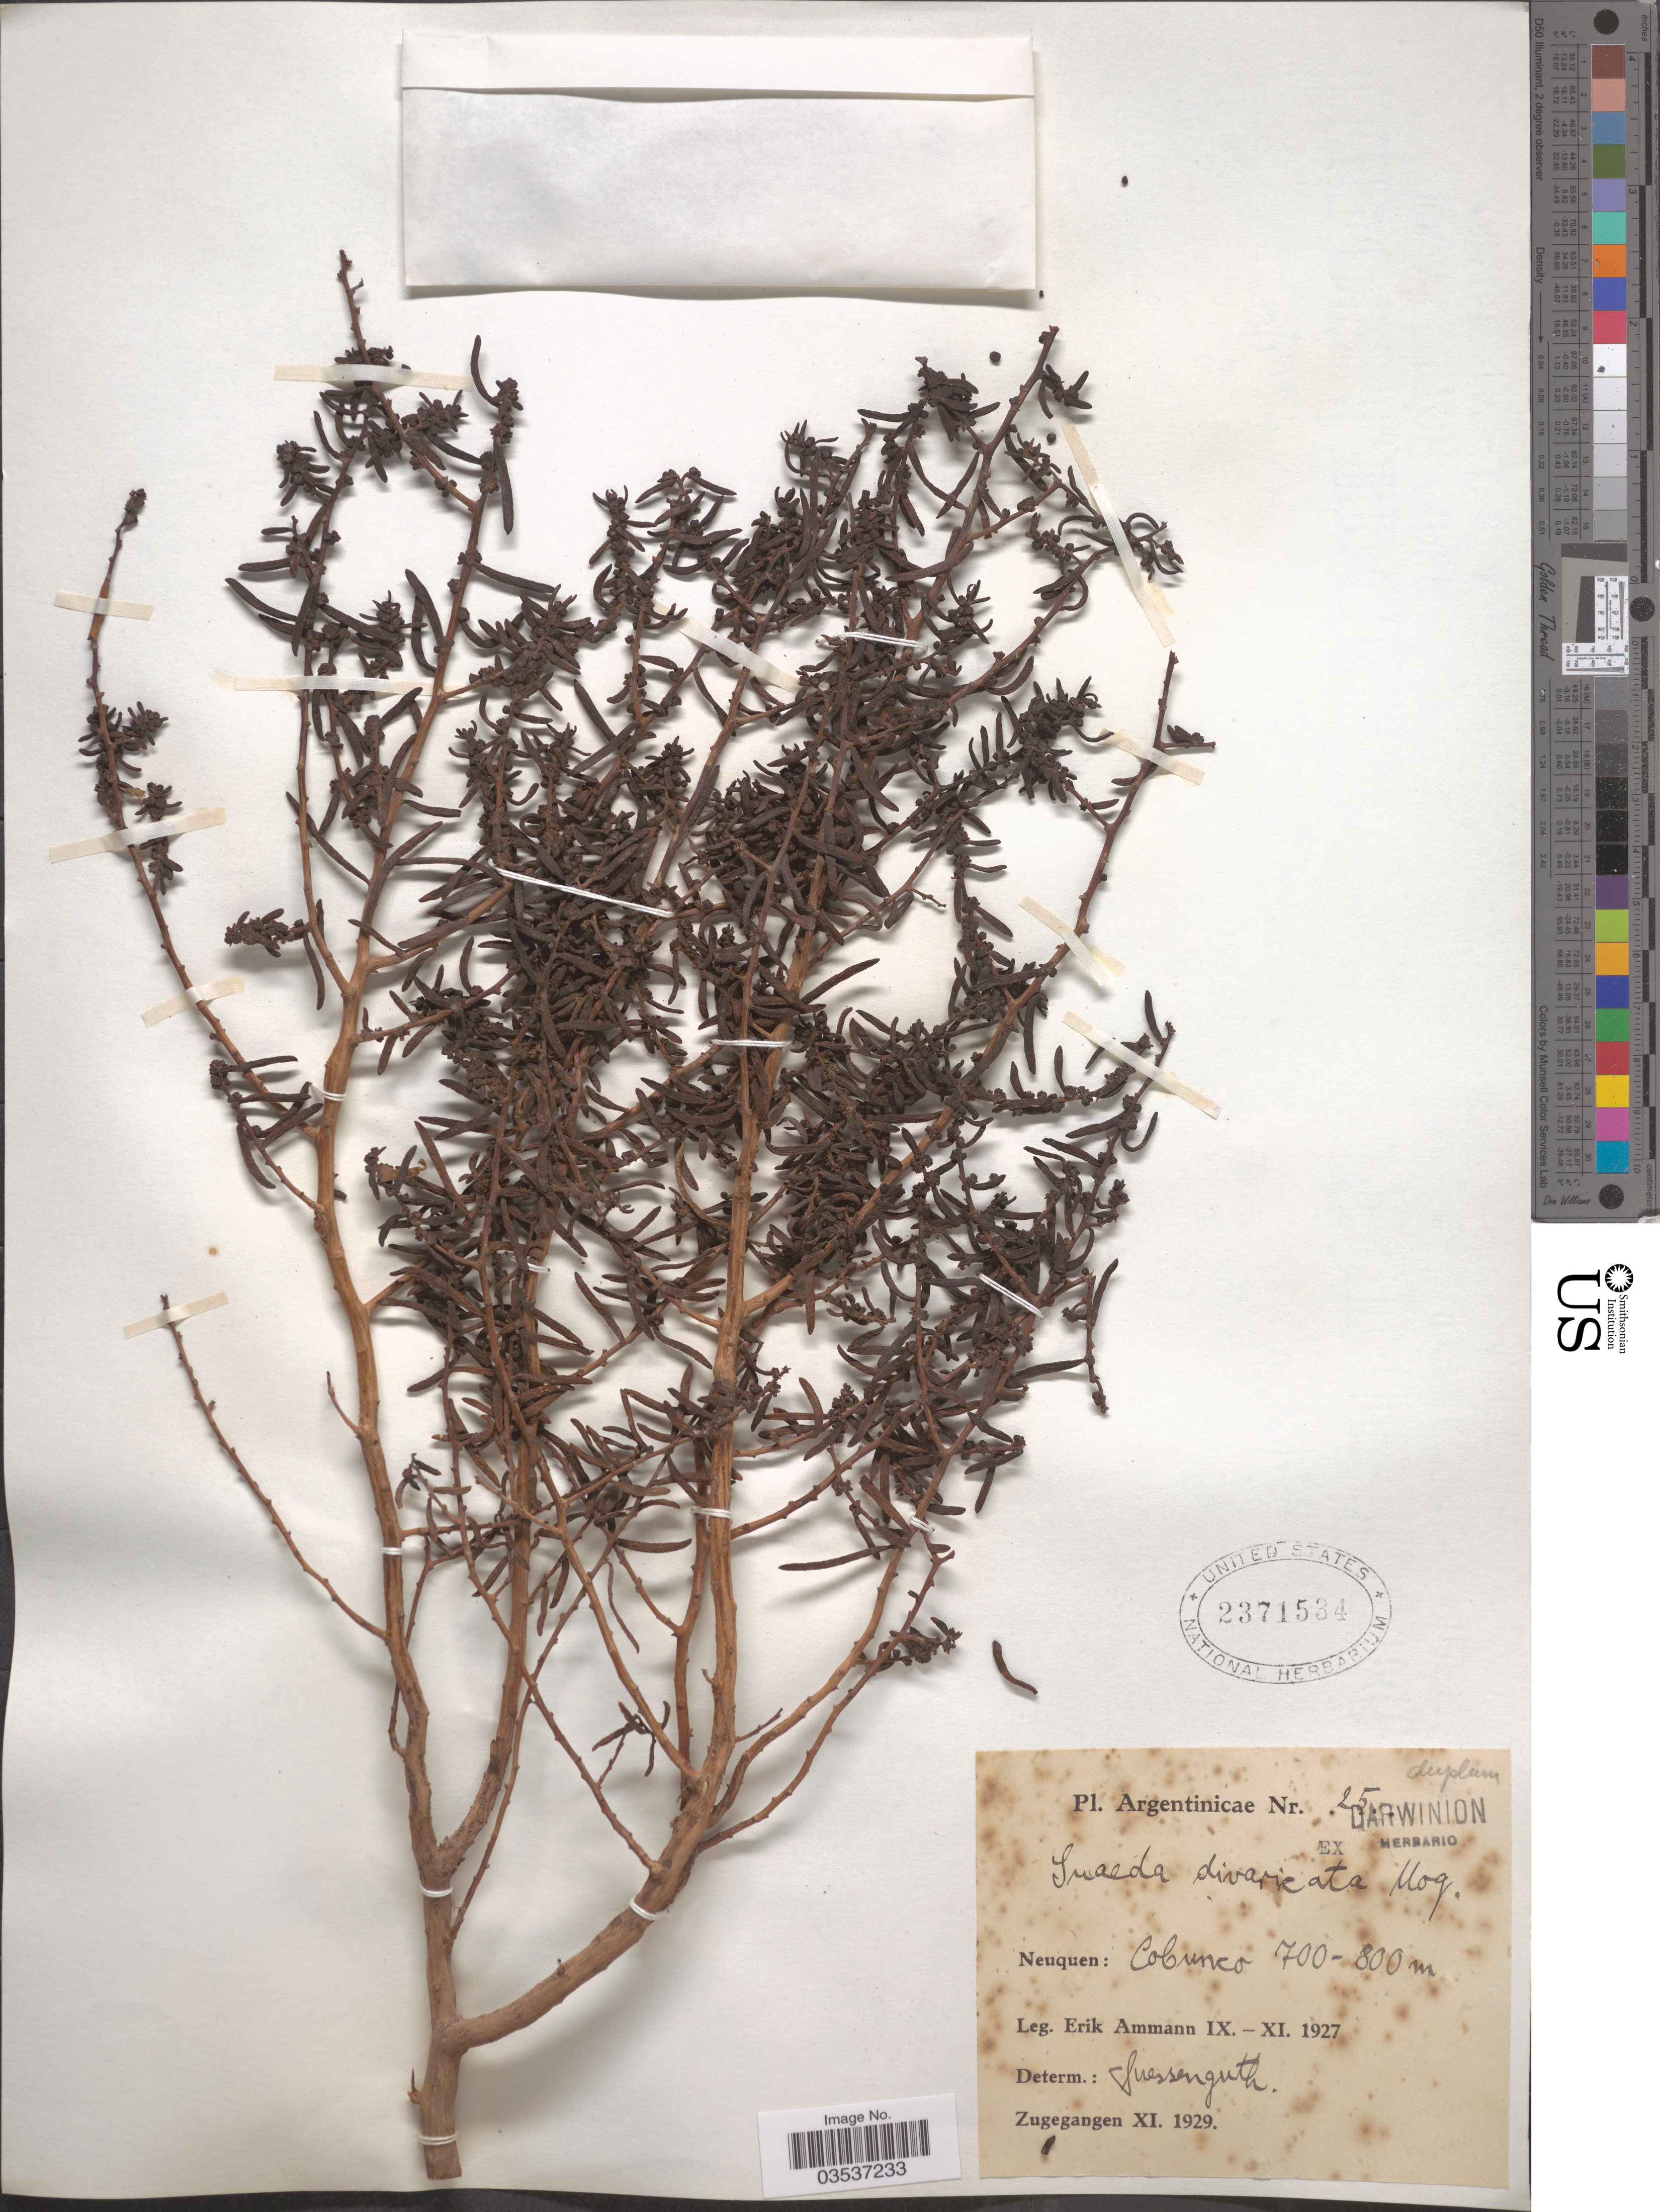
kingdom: Plantae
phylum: Tracheophyta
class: Magnoliopsida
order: Caryophyllales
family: Amaranthaceae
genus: Suaeda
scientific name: Suaeda divaricata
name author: Moq.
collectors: E. Ammann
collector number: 25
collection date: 1927-09/1927-11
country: Argentina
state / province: Neuquen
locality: Cobunco.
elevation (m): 700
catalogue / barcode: US 2371534